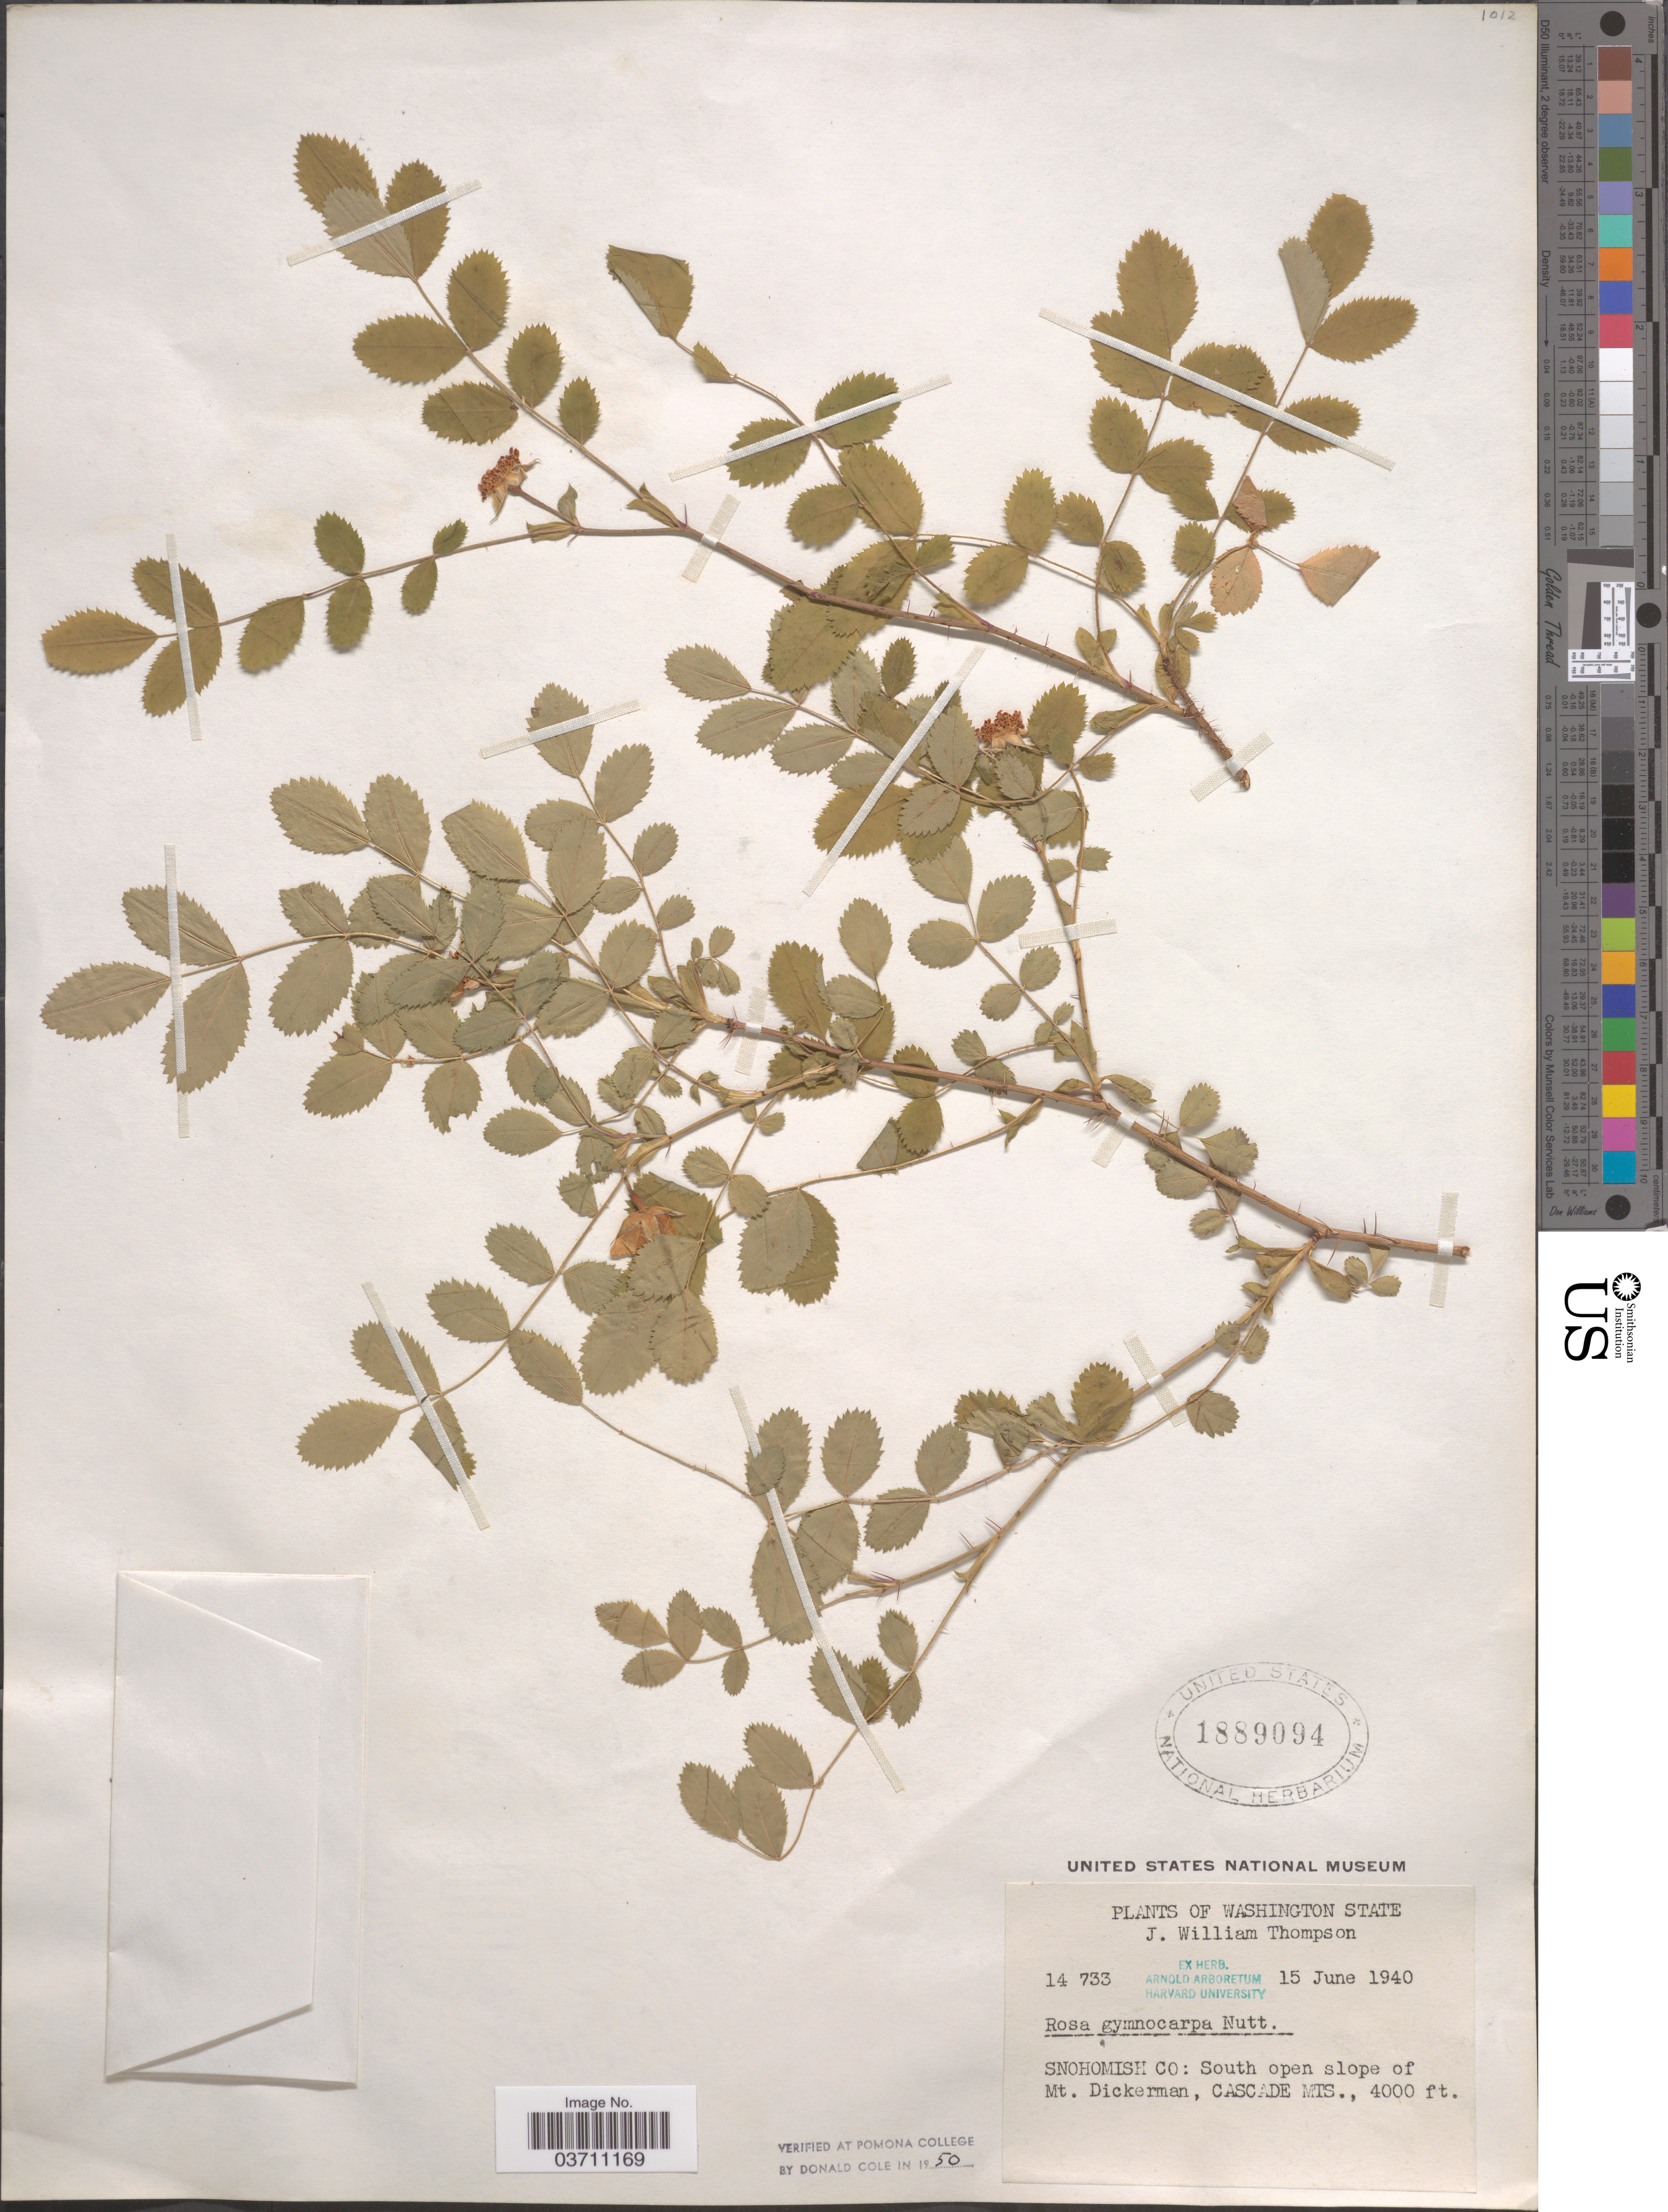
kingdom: Plantae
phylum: Tracheophyta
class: Magnoliopsida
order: Rosales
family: Rosaceae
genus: Rosa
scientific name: Rosa gymnocarpa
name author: Nutt.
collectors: J. W. Thompson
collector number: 14733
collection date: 1940-06-15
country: United States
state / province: Washington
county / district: Snohomish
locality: Snohomish Co: South open slope of Mt. Dickerman, Cascade Mts.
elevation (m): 1219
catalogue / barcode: US 1889094